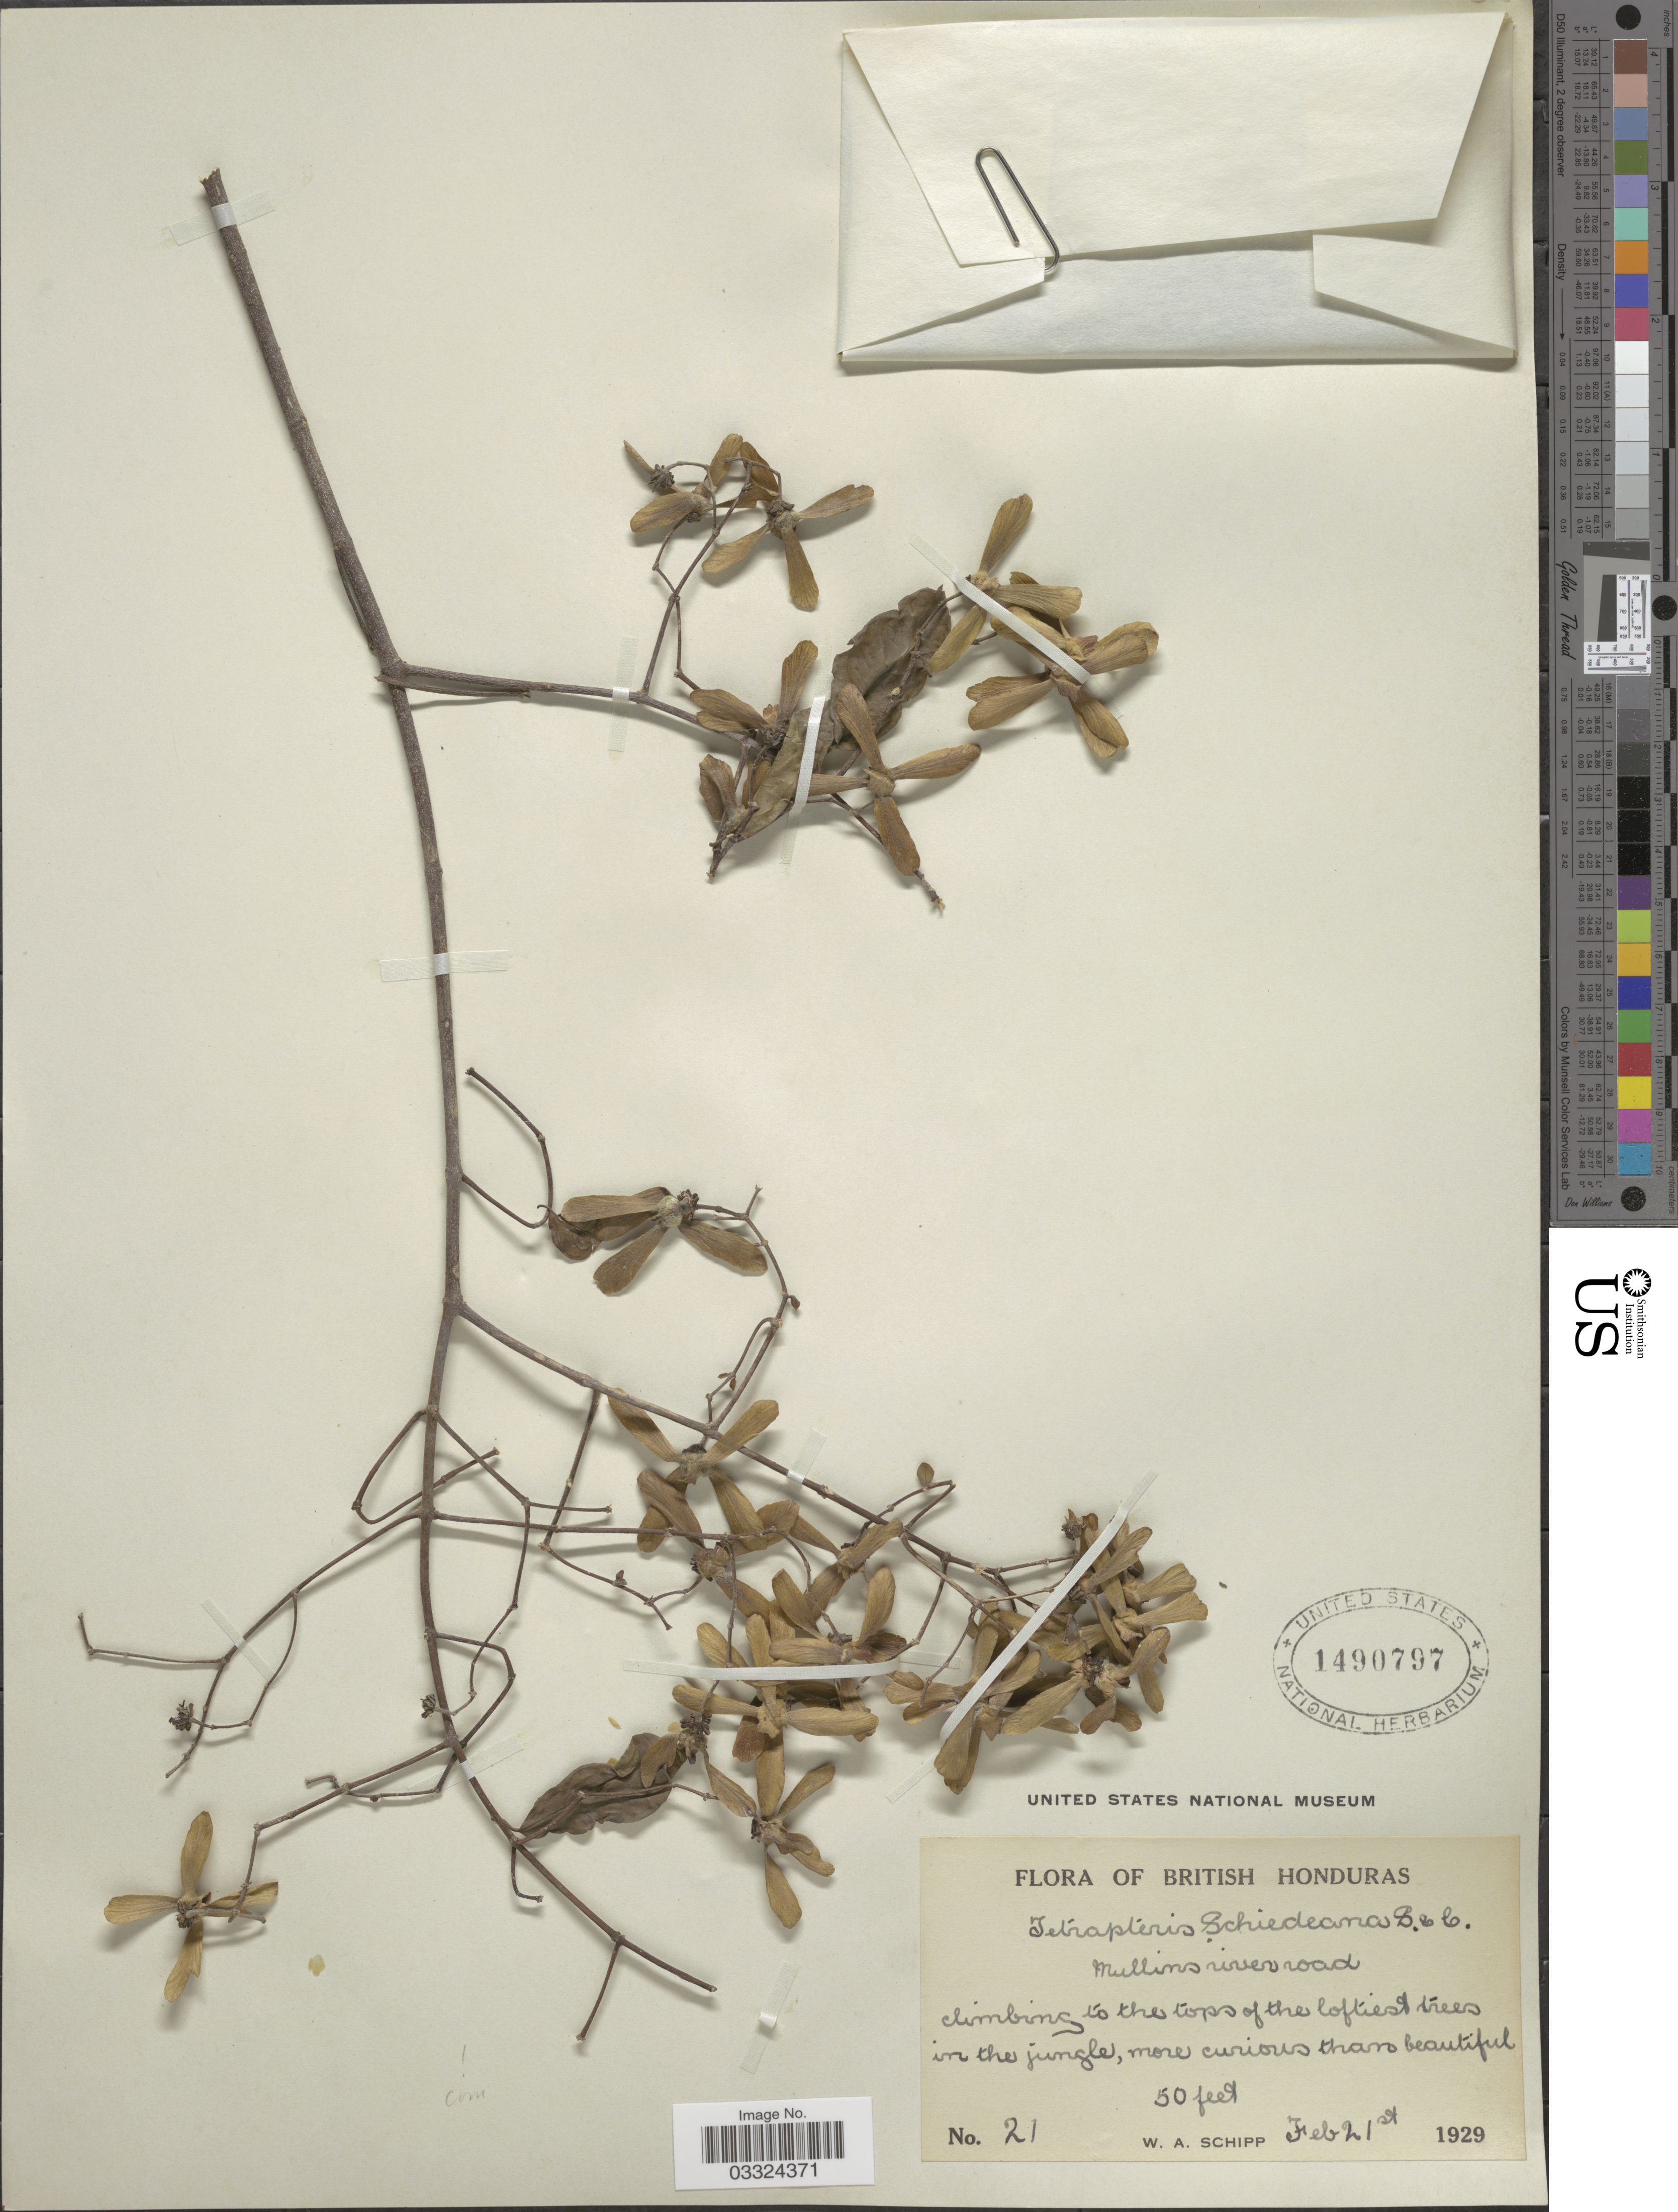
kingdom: Plantae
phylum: Tracheophyta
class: Magnoliopsida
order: Malpighiales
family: Malpighiaceae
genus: Tetrapterys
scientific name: Tetrapterys schiedeana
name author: Schltdl. & Cham.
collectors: W. Schipp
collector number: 21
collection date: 1929-02-21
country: Belize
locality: British Honduras. Mullins river road.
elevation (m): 15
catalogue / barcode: US 1490797